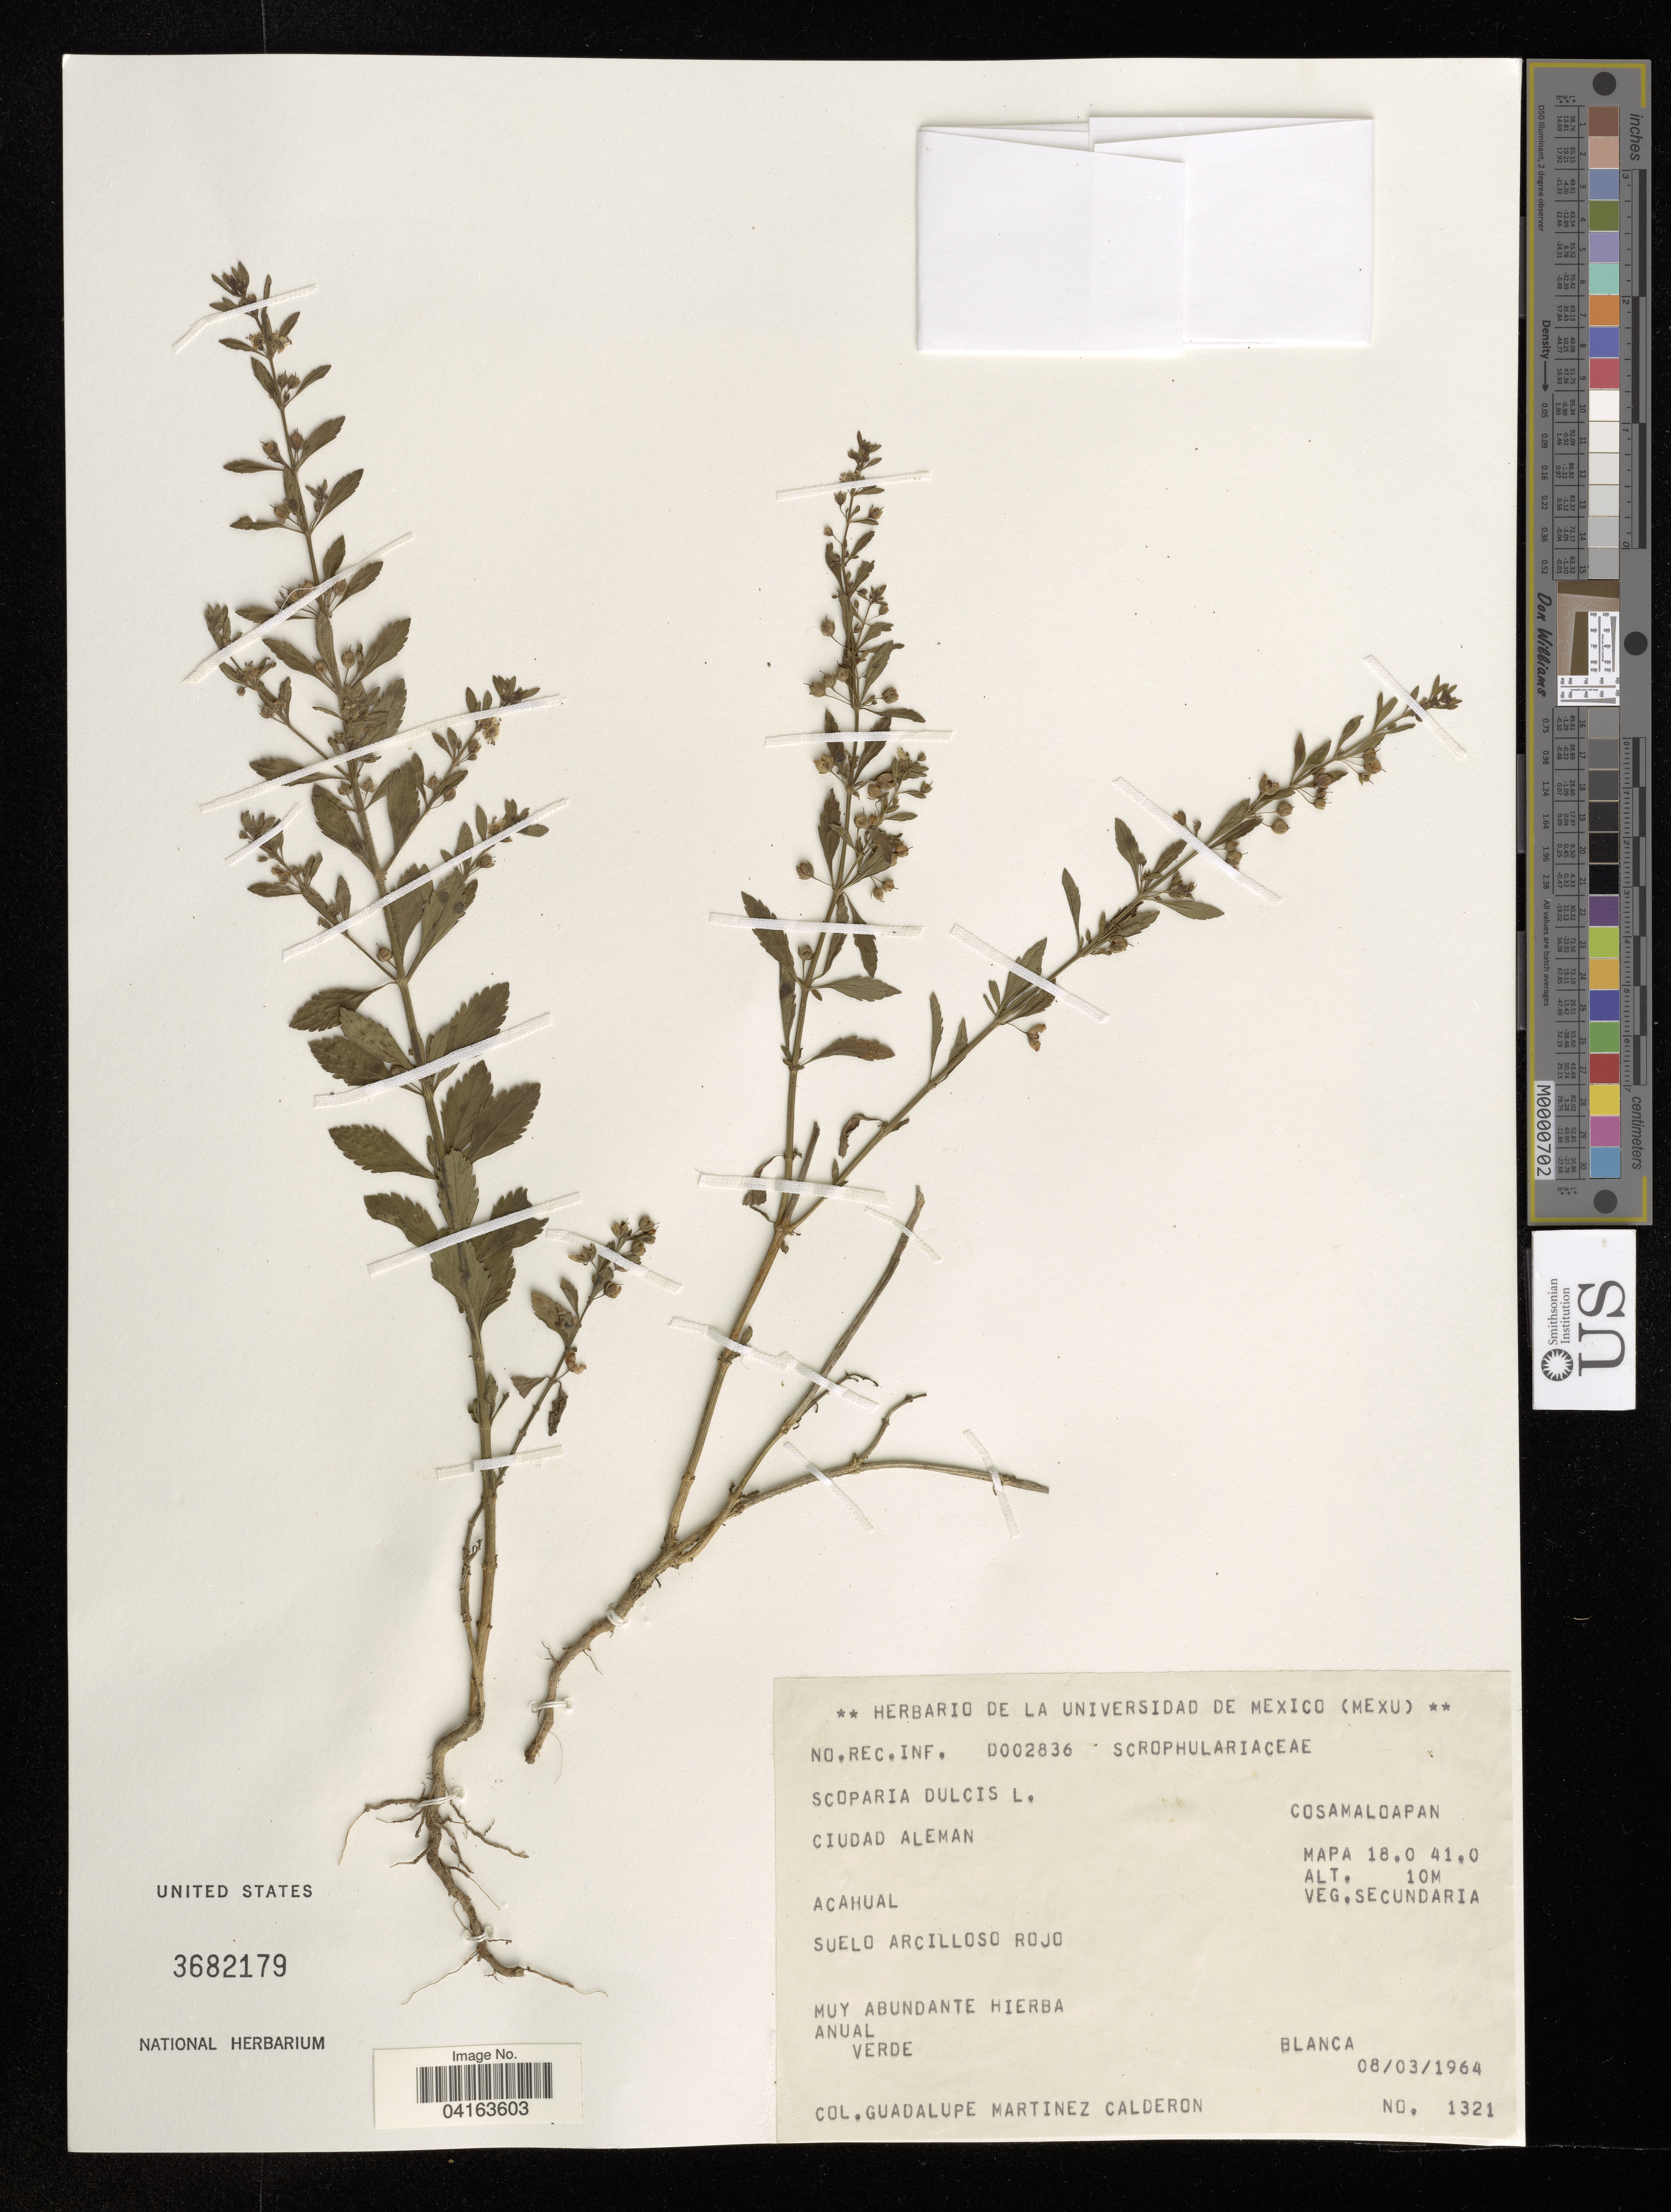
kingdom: Plantae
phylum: Tracheophyta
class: Magnoliopsida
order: Lamiales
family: Plantaginaceae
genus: Scoparia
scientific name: Scoparia dulcis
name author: L.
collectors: G. Martínez Calderón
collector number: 1321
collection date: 1964-03-08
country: Mexico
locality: Cosamaloapan. Ciudad Aleman.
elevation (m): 10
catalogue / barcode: US 3682179